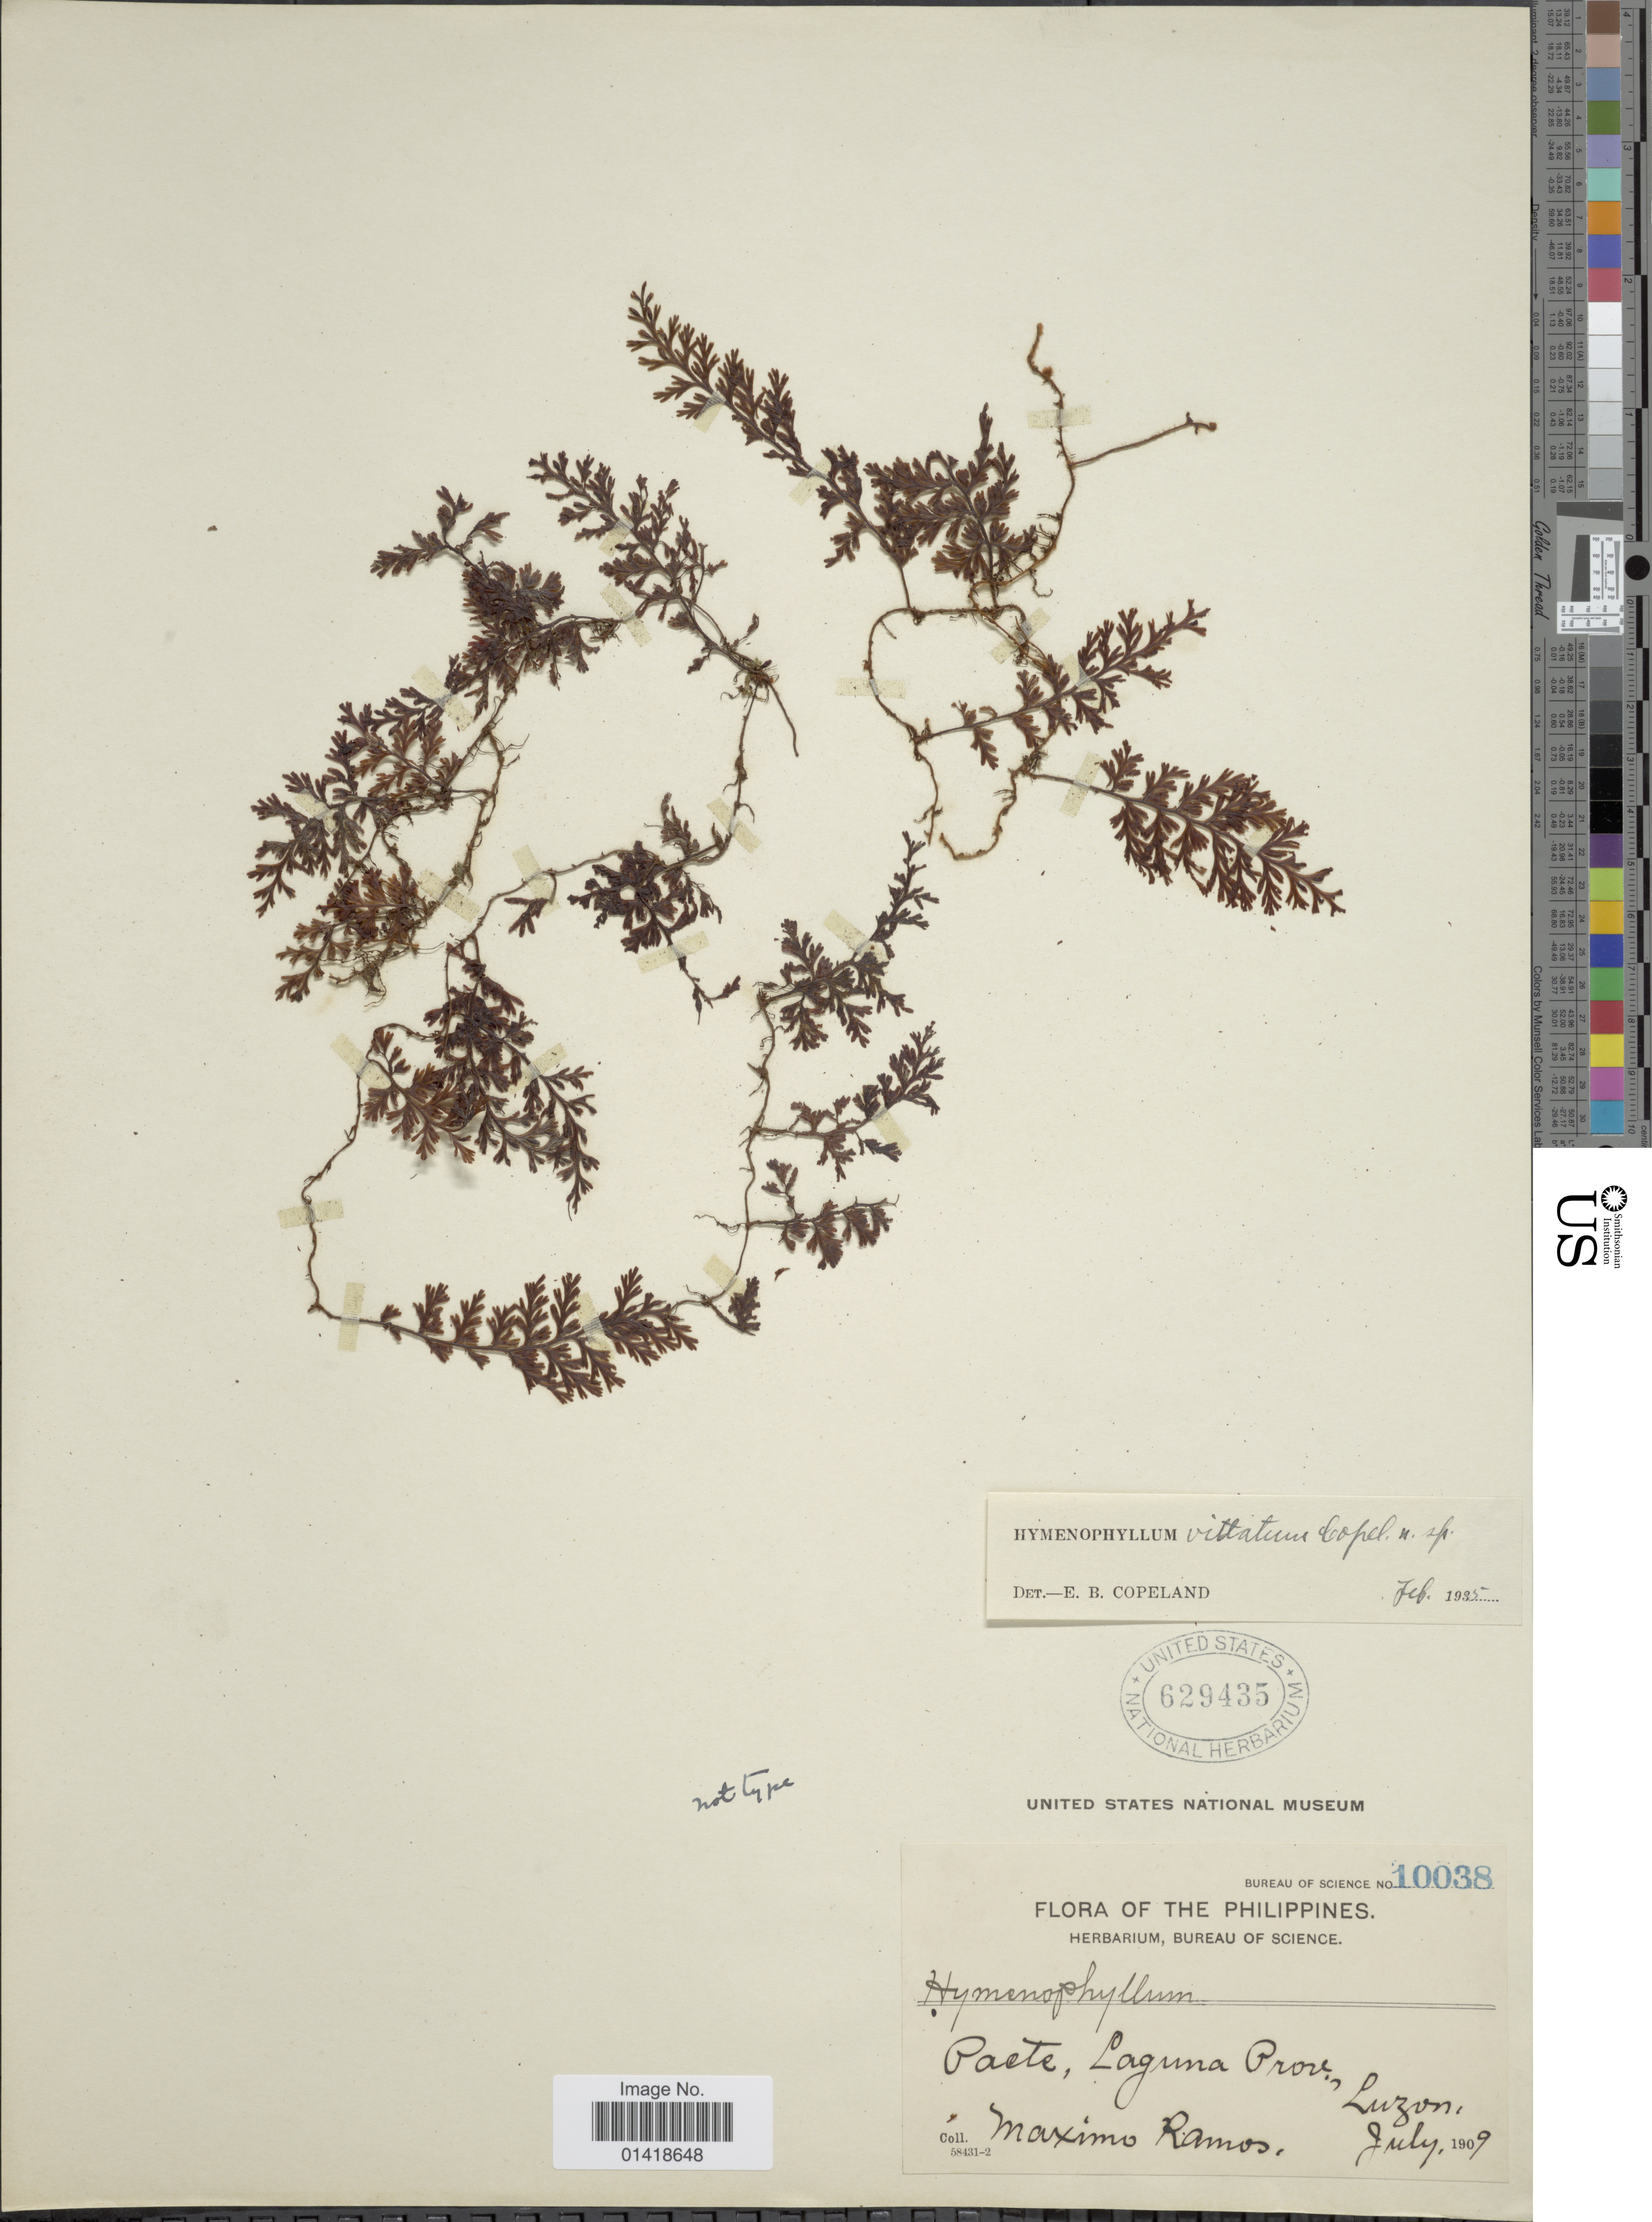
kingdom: Plantae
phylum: Tracheophyta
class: Polypodiopsida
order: Hymenophyllales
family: Hymenophyllaceae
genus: Hymenophyllum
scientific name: Hymenophyllum vittatum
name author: Copel.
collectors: M. Ramos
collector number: Bureau of Science 10038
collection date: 1909-07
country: Philippines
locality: The Philippines. Pacte, Laguna Prov., Luzon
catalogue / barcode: US 629435